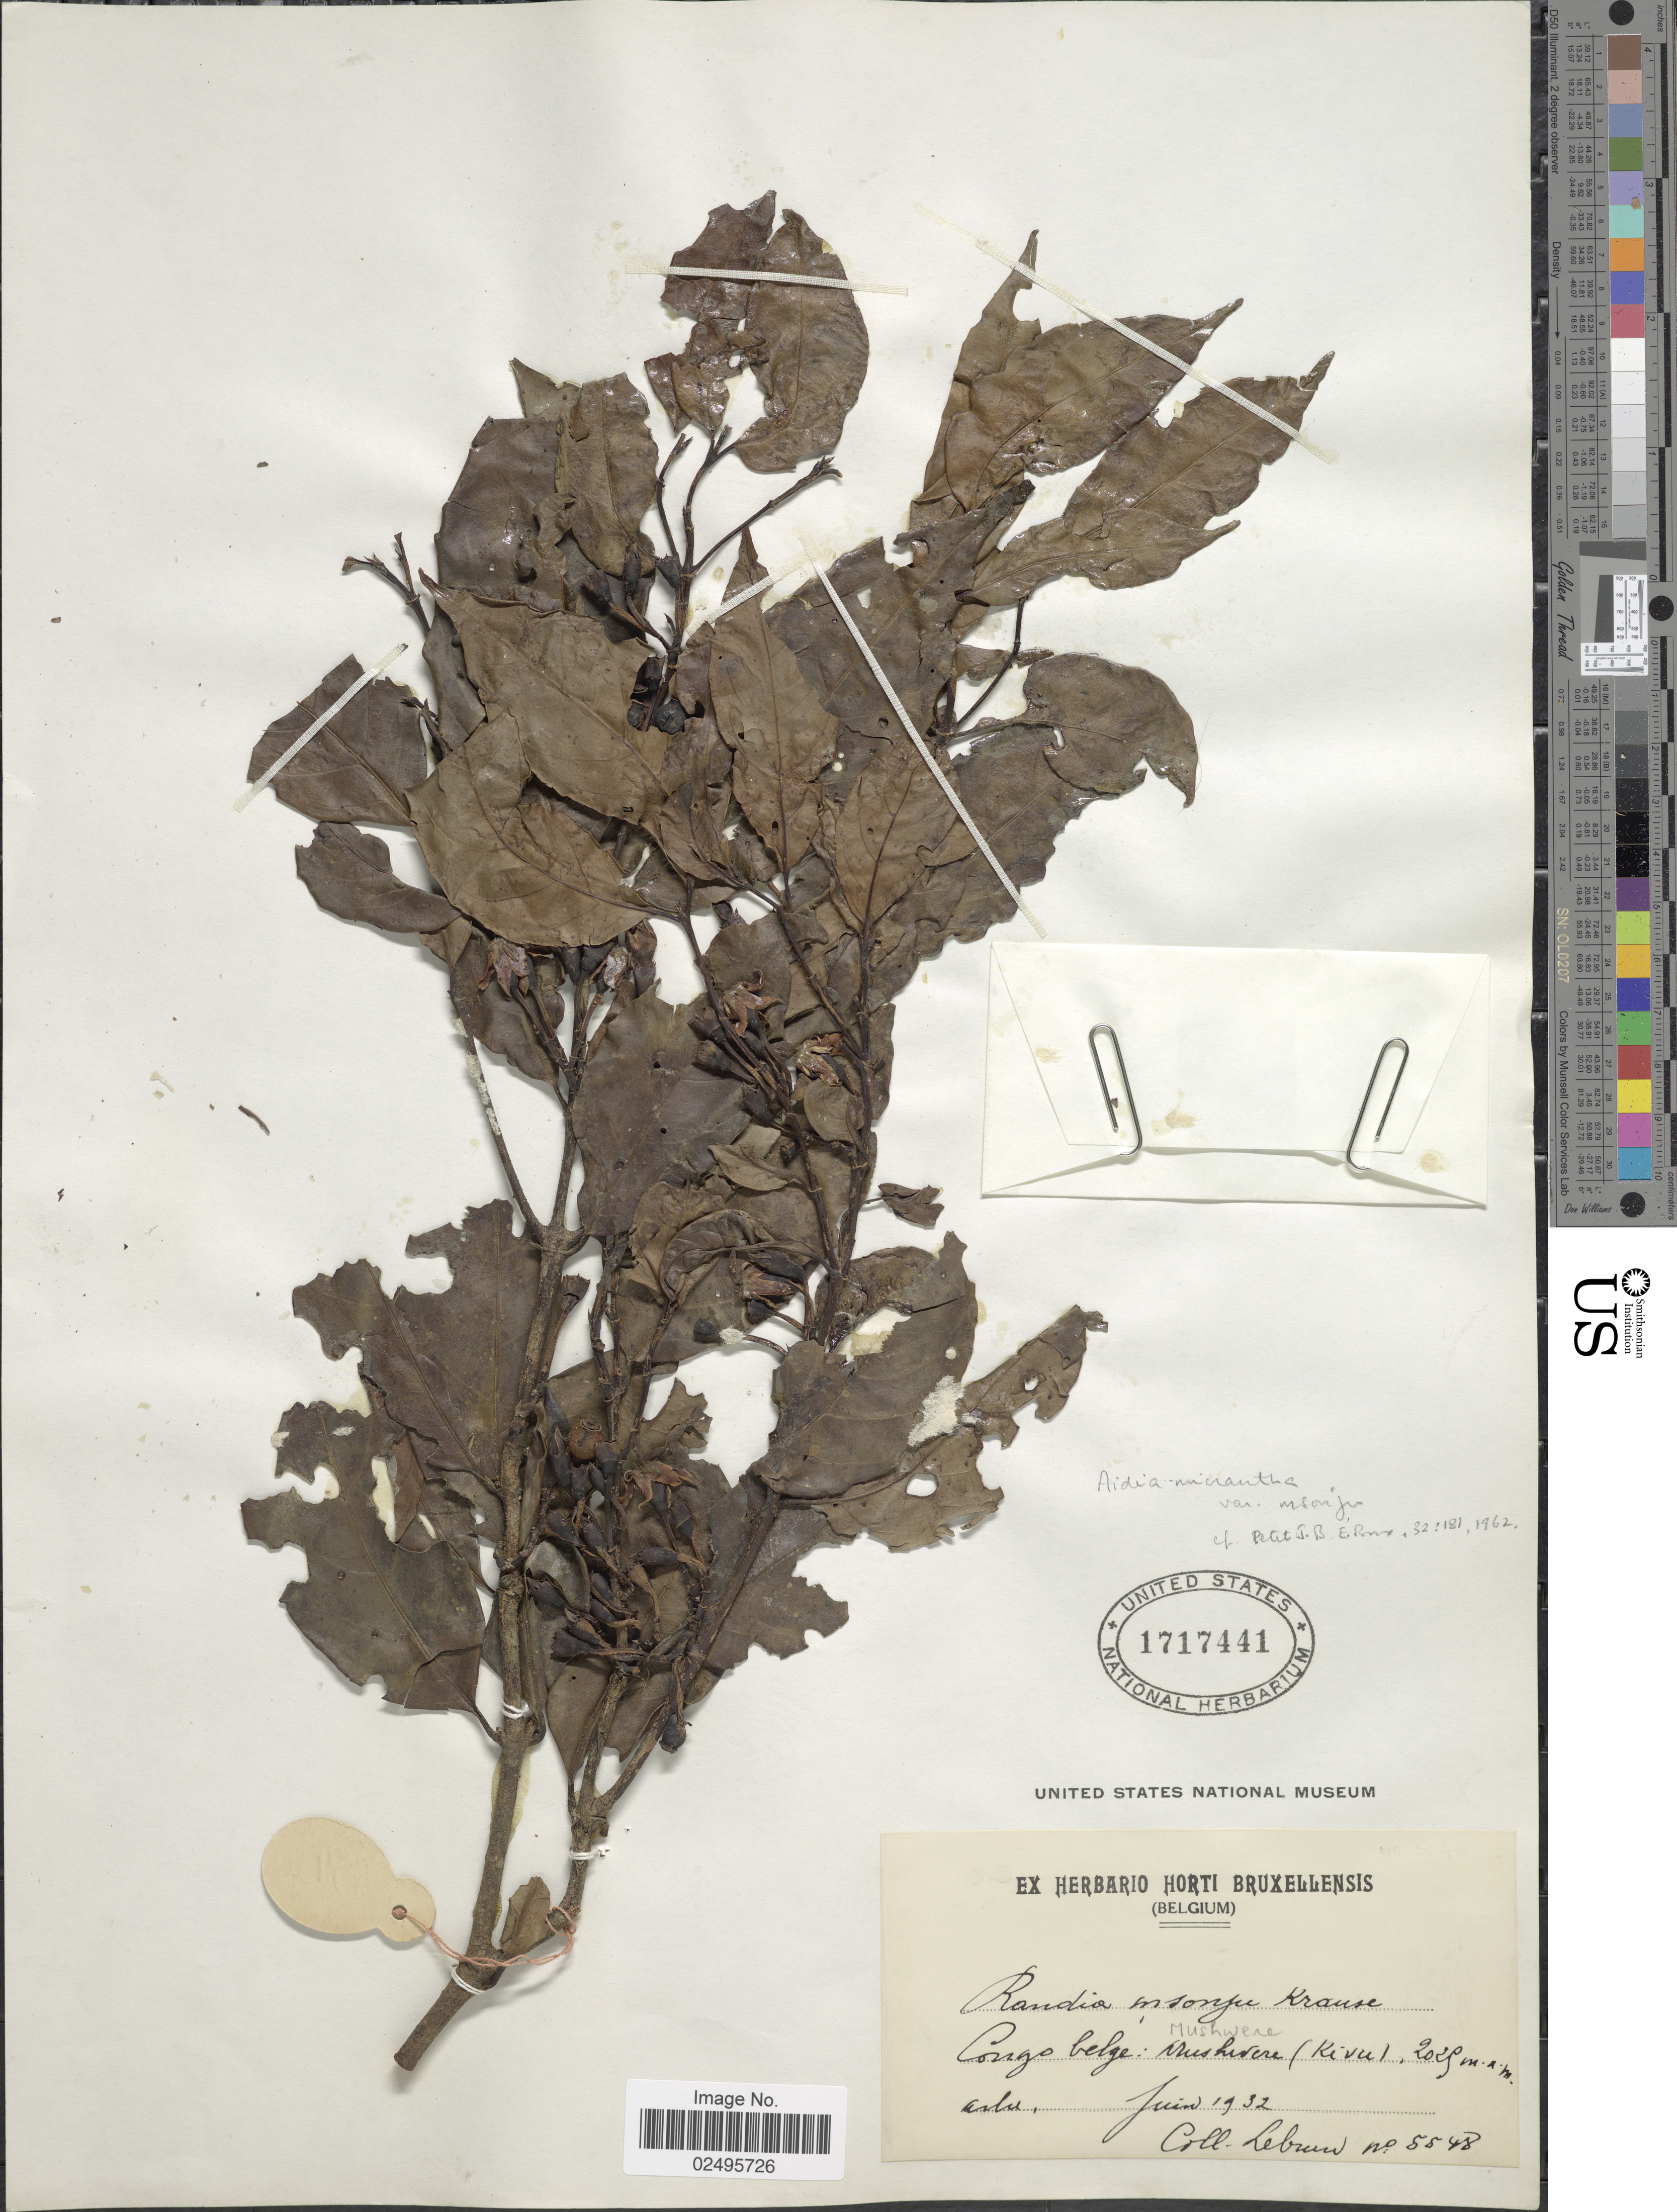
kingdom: Plantae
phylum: Tracheophyta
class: Magnoliopsida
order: Gentianales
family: Rubiaceae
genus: Aidia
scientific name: Aidia micrantha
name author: (K. Schum.) Bullock ex F. White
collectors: J.A. Lebrun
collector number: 5548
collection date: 1932-06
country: Congo, Democratic Republic of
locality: Congo Belge: Mushwere (Kivu)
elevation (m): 2025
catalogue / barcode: US 1717441